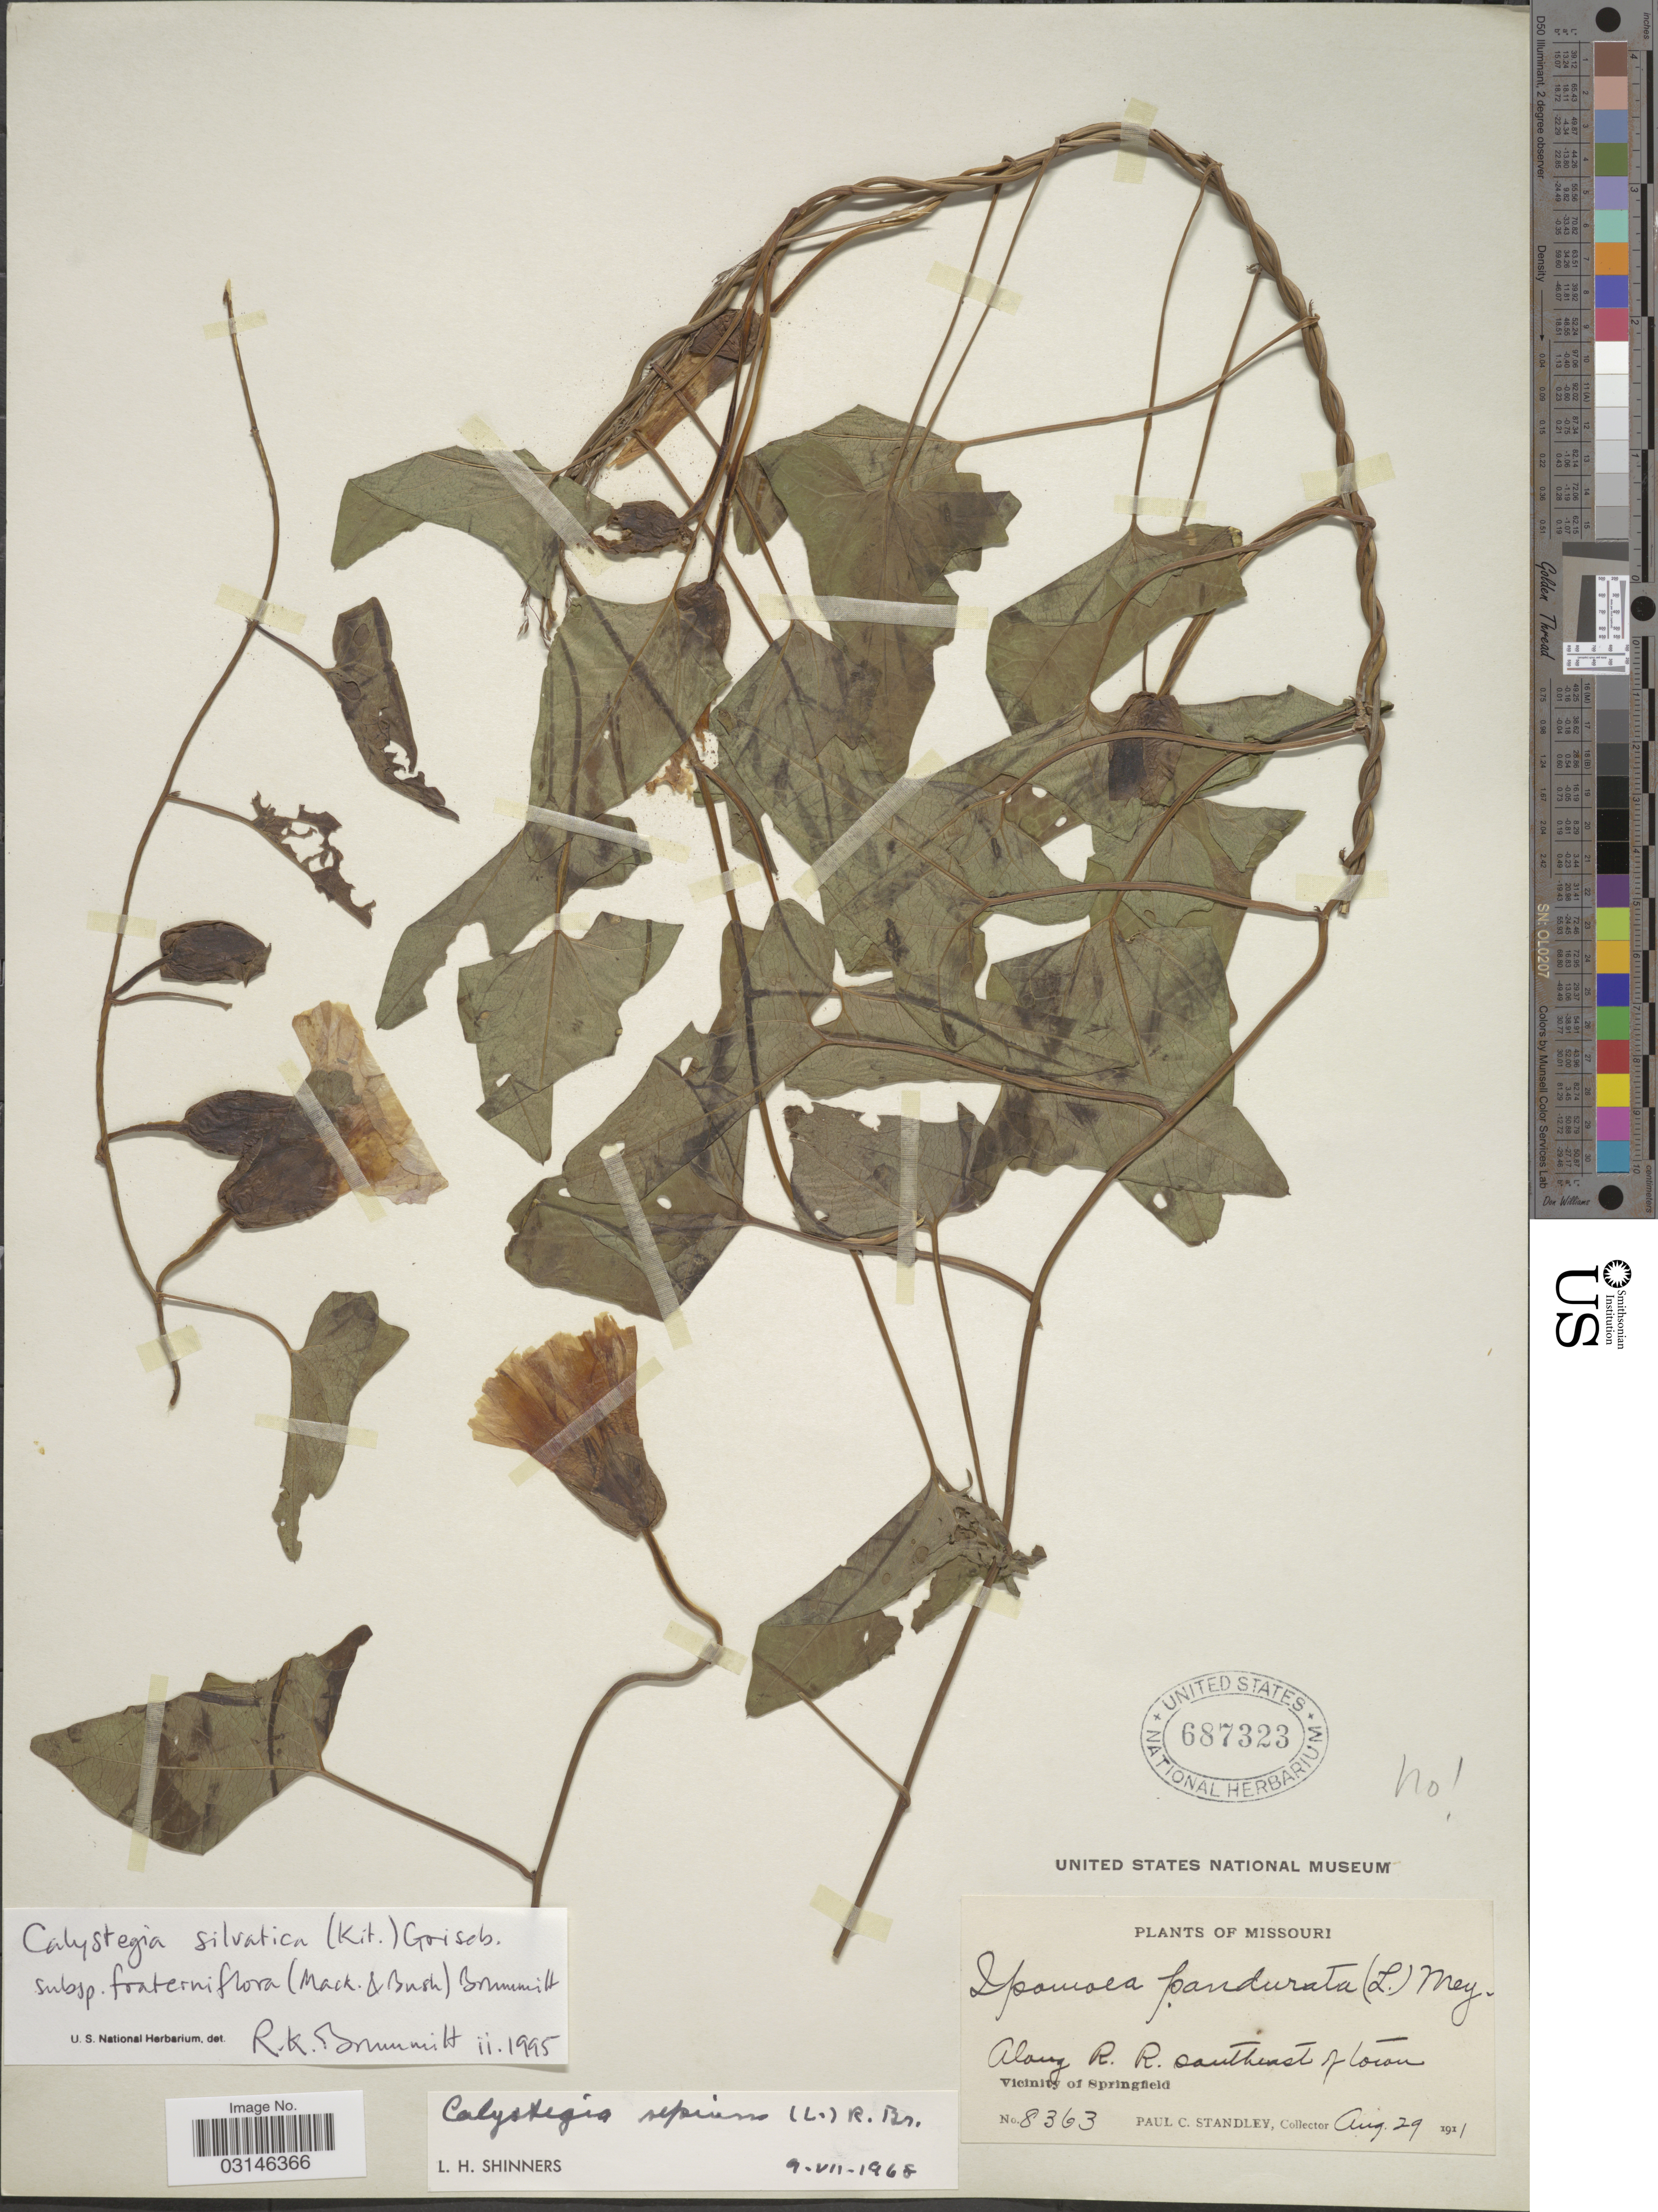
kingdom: Plantae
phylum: Tracheophyta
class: Magnoliopsida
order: Solanales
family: Convolvulaceae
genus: Calystegia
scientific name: Calystegia silvatica subsp. fraterniflora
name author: (Mack. & Bush) Brummitt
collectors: P. C. Standley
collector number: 8363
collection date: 1911-08-29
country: United States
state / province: Missouri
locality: Along R.R. southeast of town, Vicinity of Springfield.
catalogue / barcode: US 687323